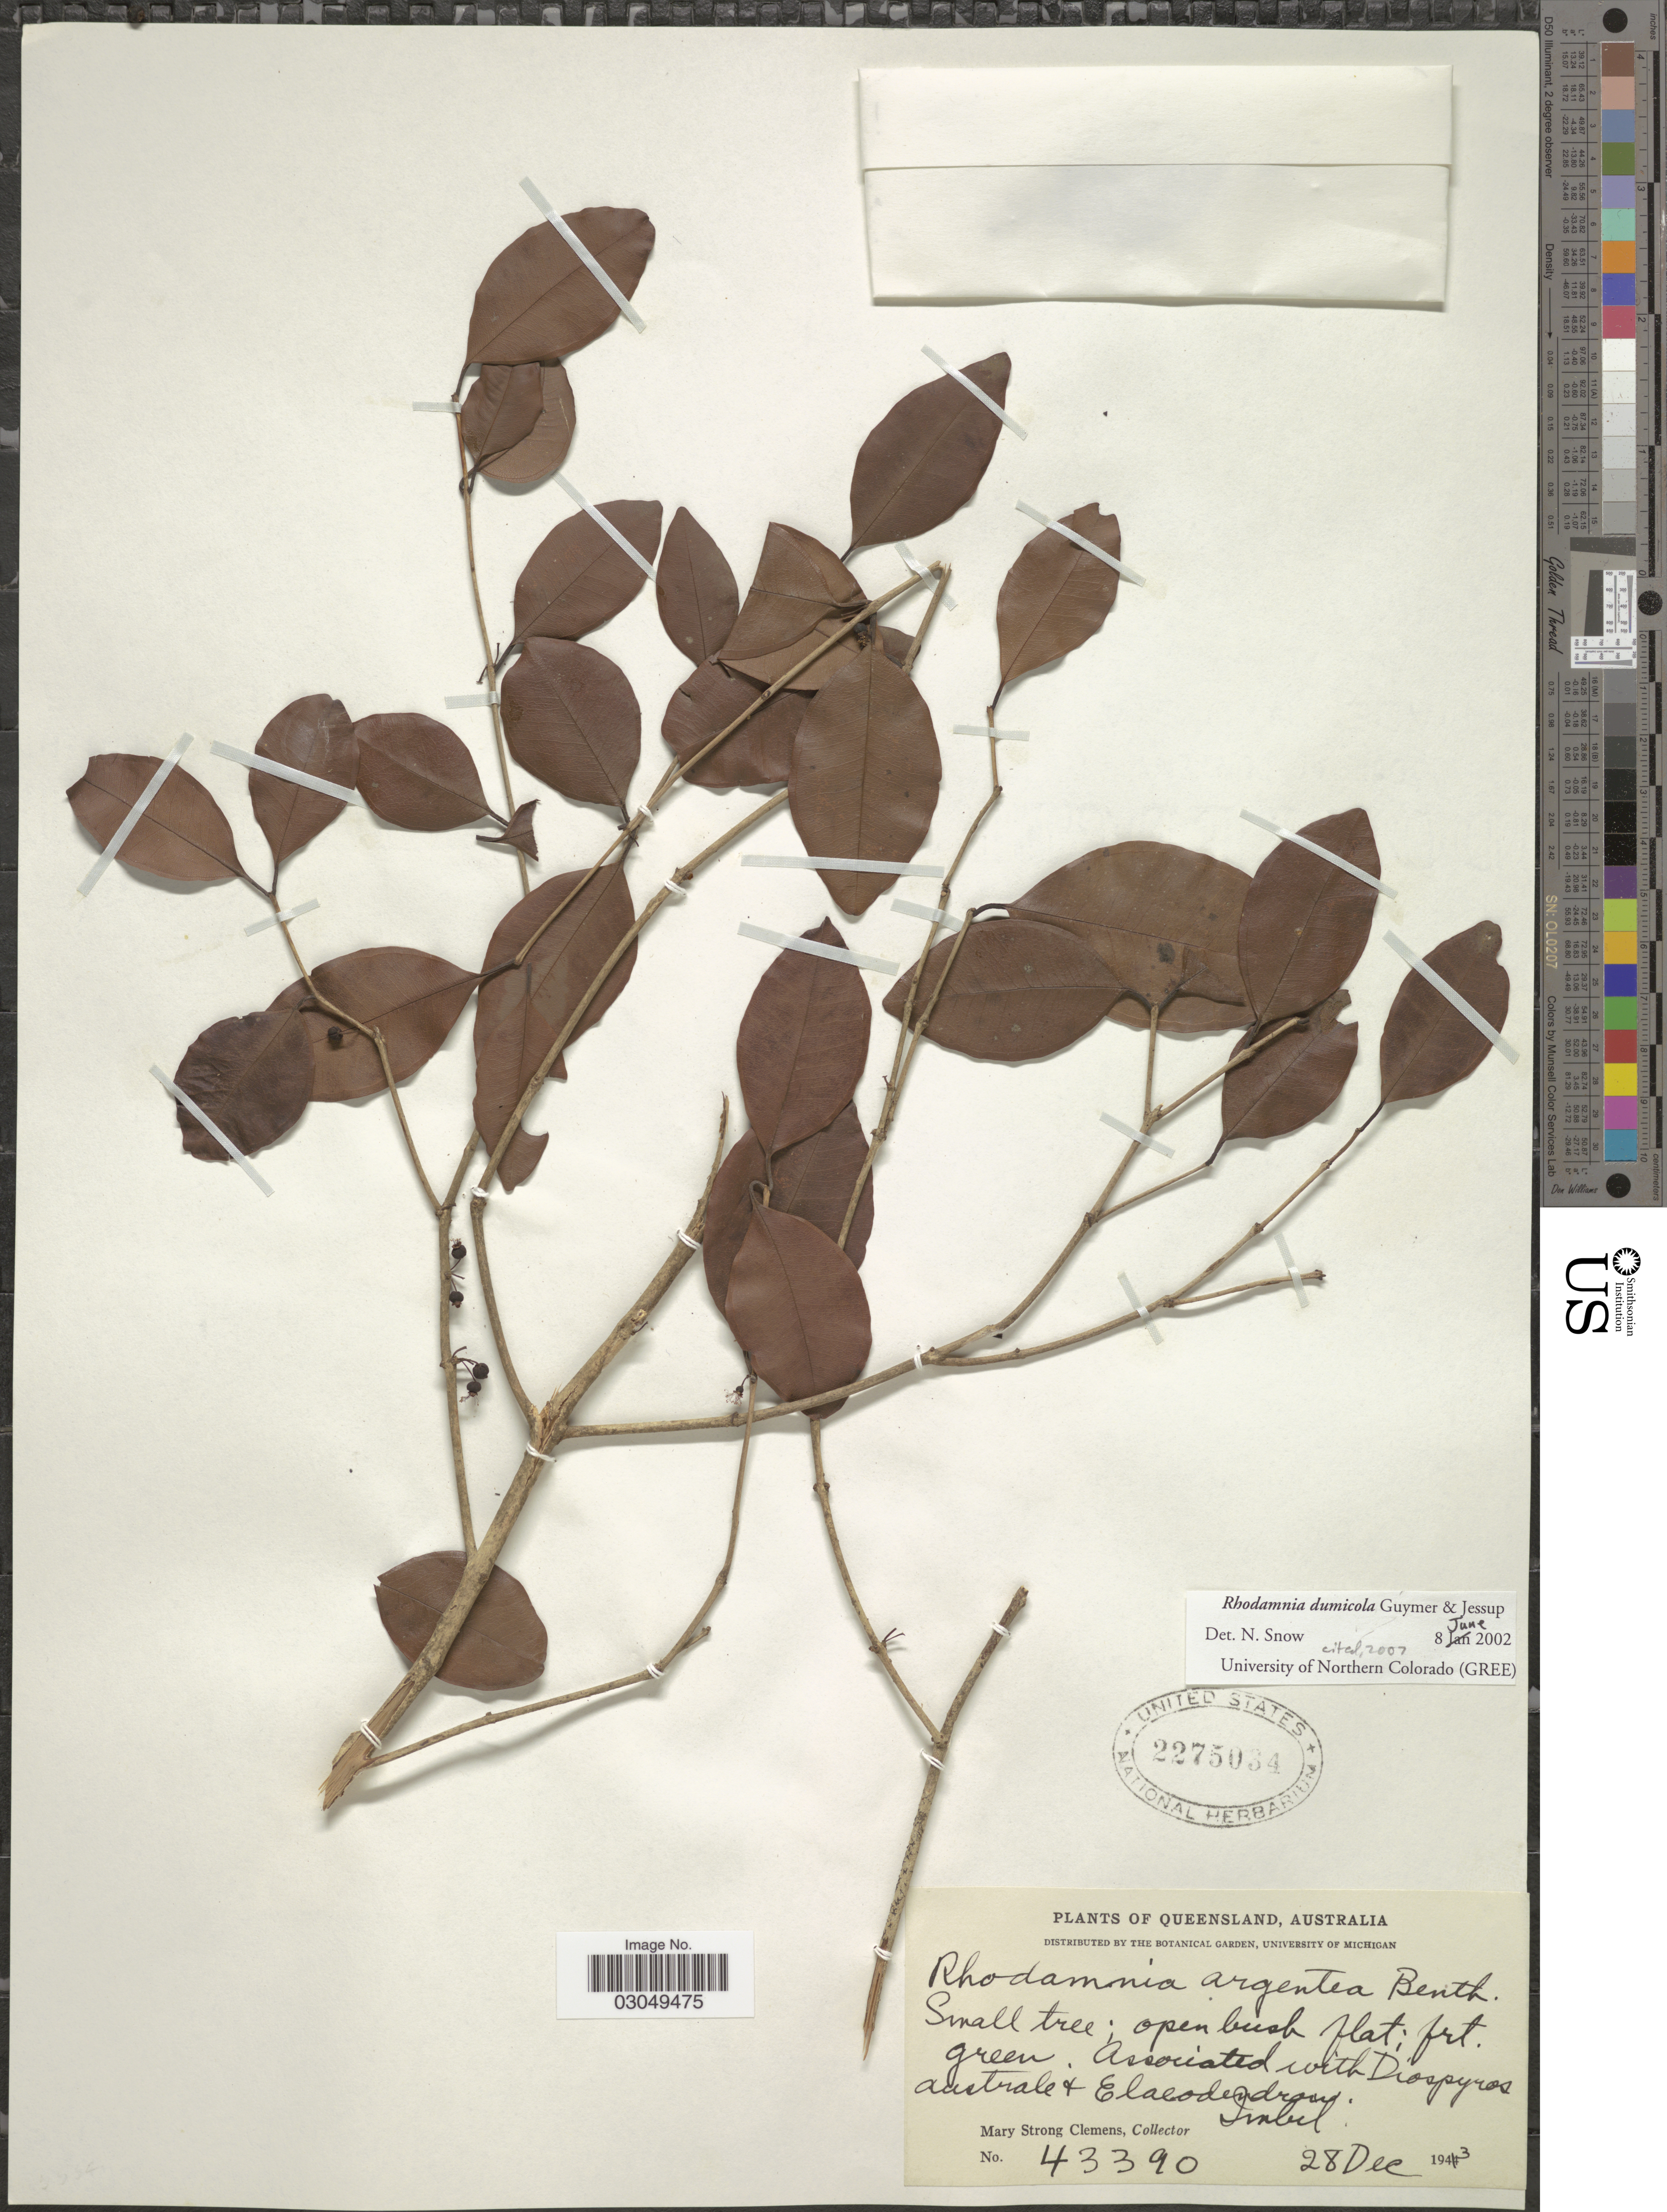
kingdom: Plantae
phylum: Tracheophyta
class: Magnoliopsida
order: Myrtales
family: Myrtaceae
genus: Rhodamnia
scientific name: Rhodamnia dumicola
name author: Guymer & Jessup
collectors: M. S. Clemens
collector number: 43390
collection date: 1943-12-28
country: Australia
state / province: Queensland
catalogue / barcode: US 2275034